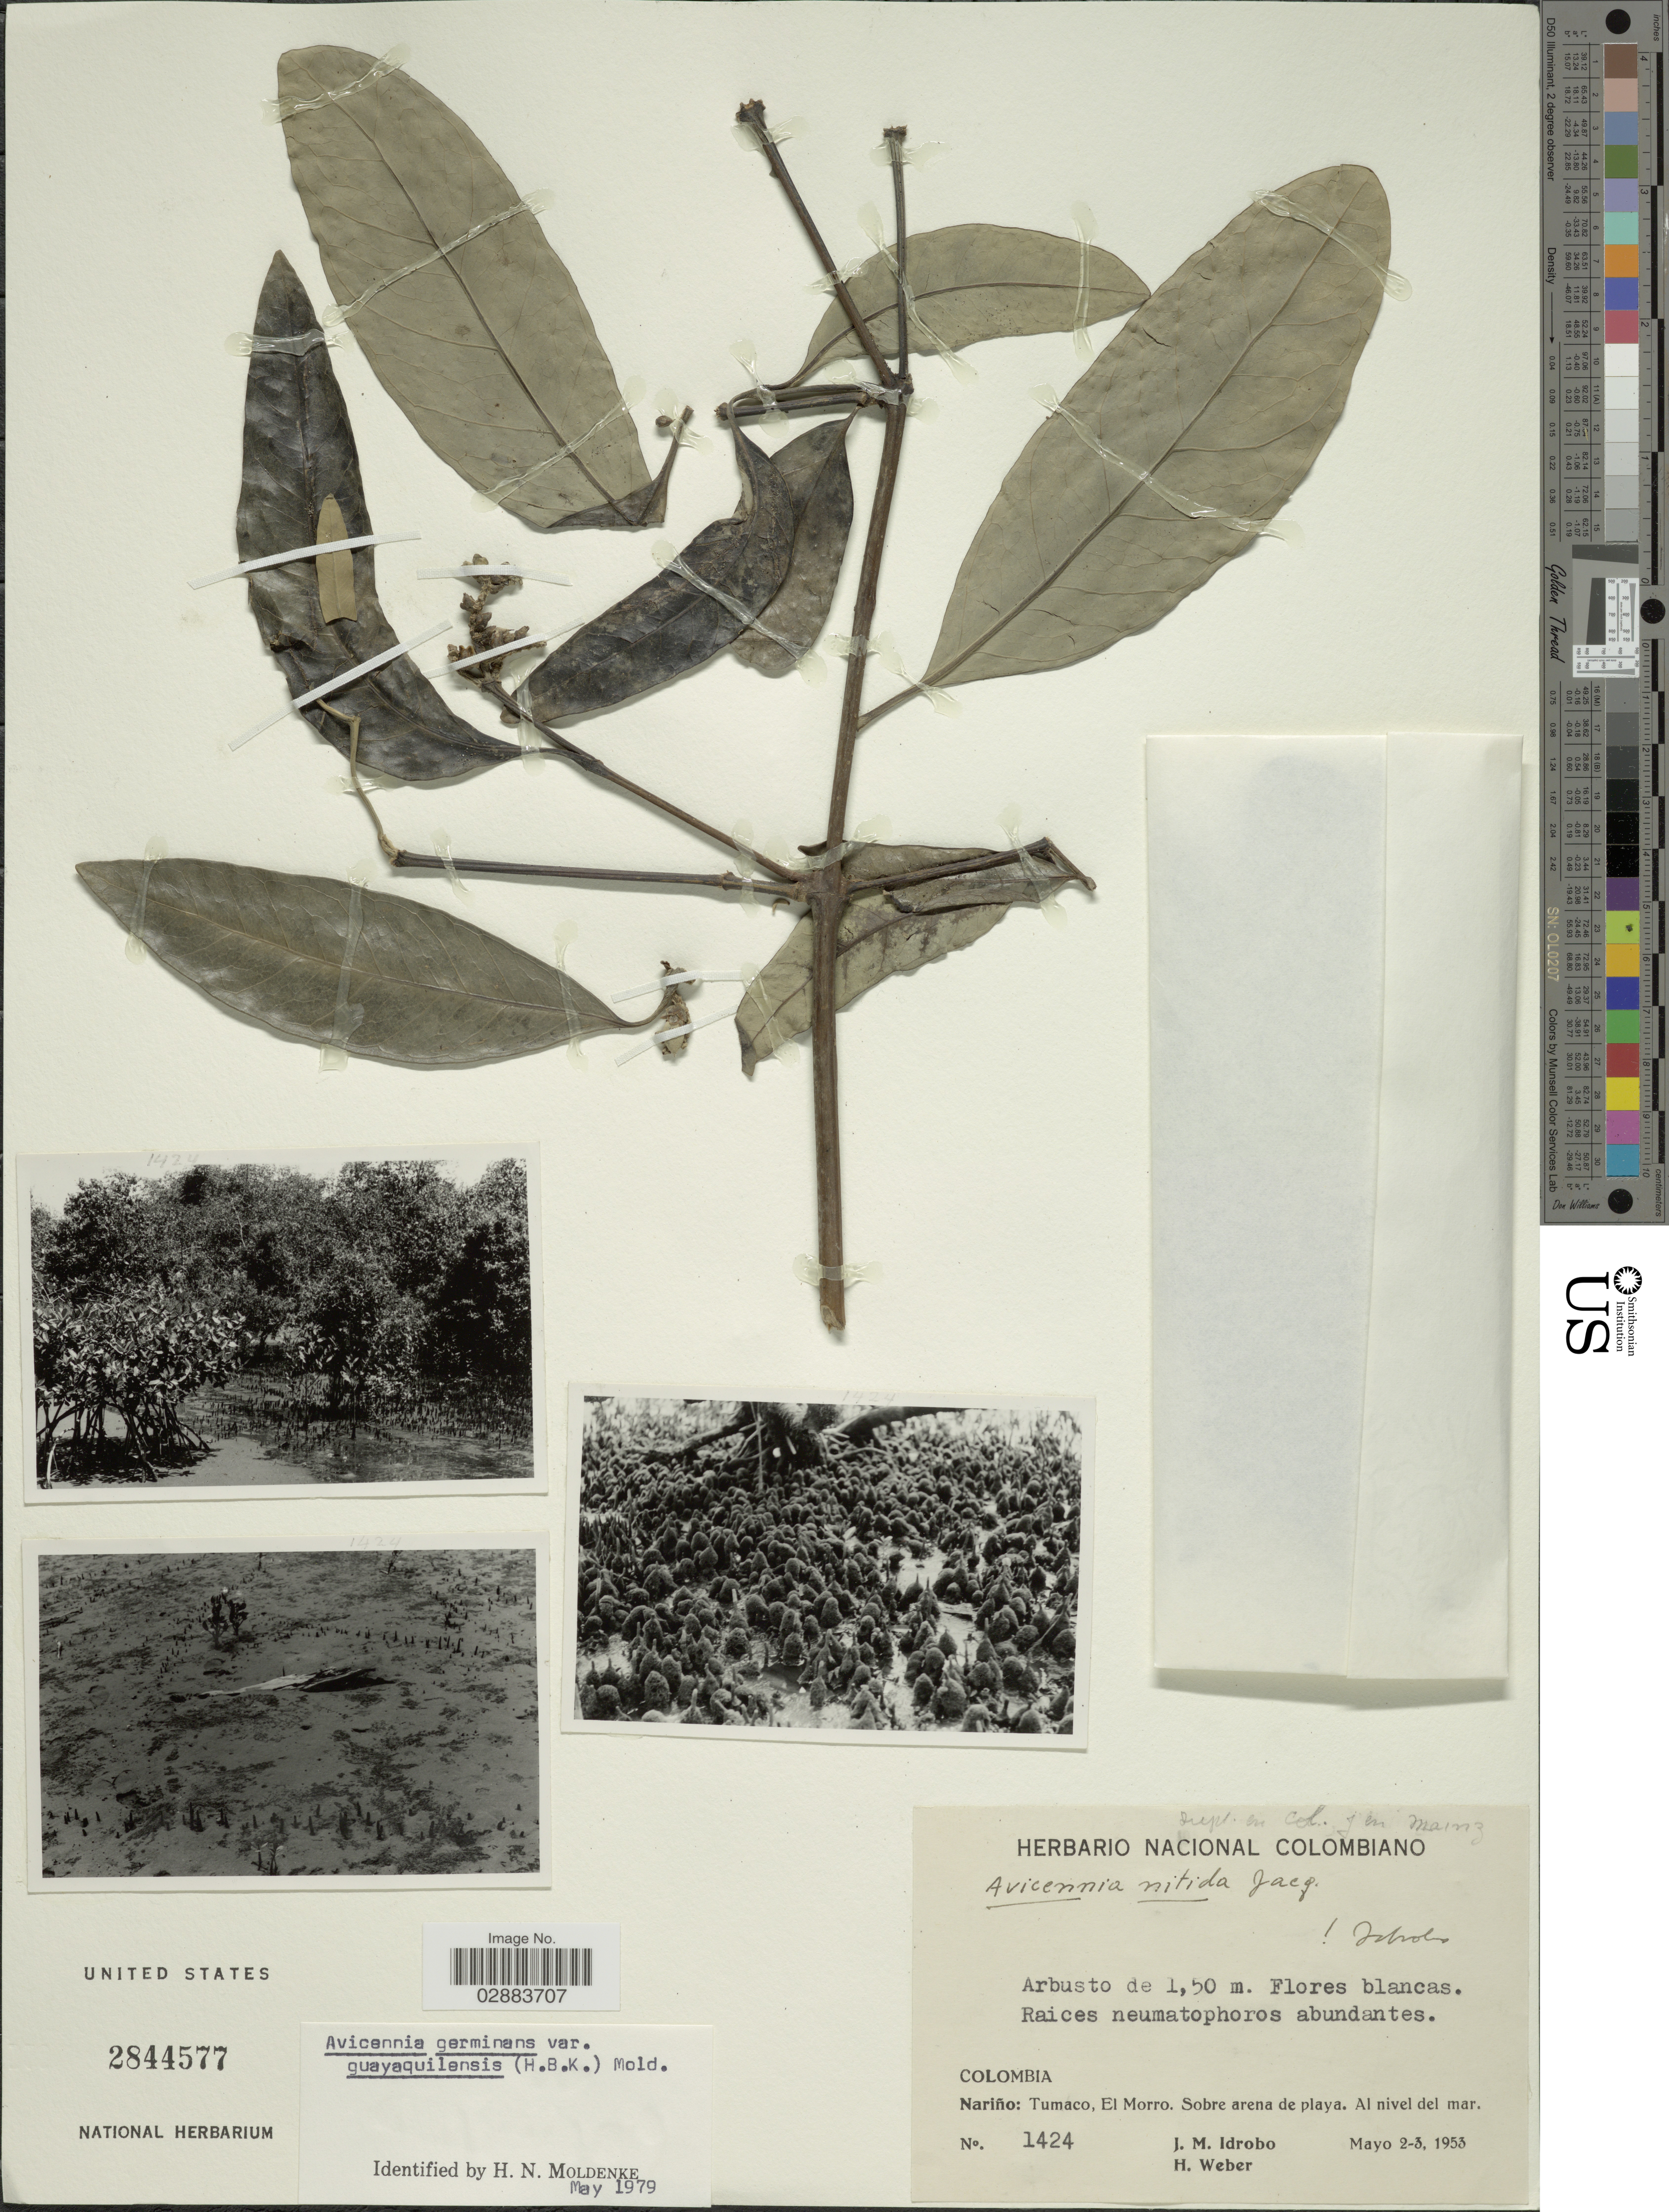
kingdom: Plantae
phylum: Tracheophyta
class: Magnoliopsida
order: Lamiales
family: Acanthaceae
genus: Avicennia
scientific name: Avicennia germinans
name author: (L.) L.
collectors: J. M. Idrobo & H. Weber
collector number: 1424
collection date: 1953-05-02/1953-05-03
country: Colombia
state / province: Nariño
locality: Tumaco, El Morro. Sobre arena de playa.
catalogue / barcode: US 2844577